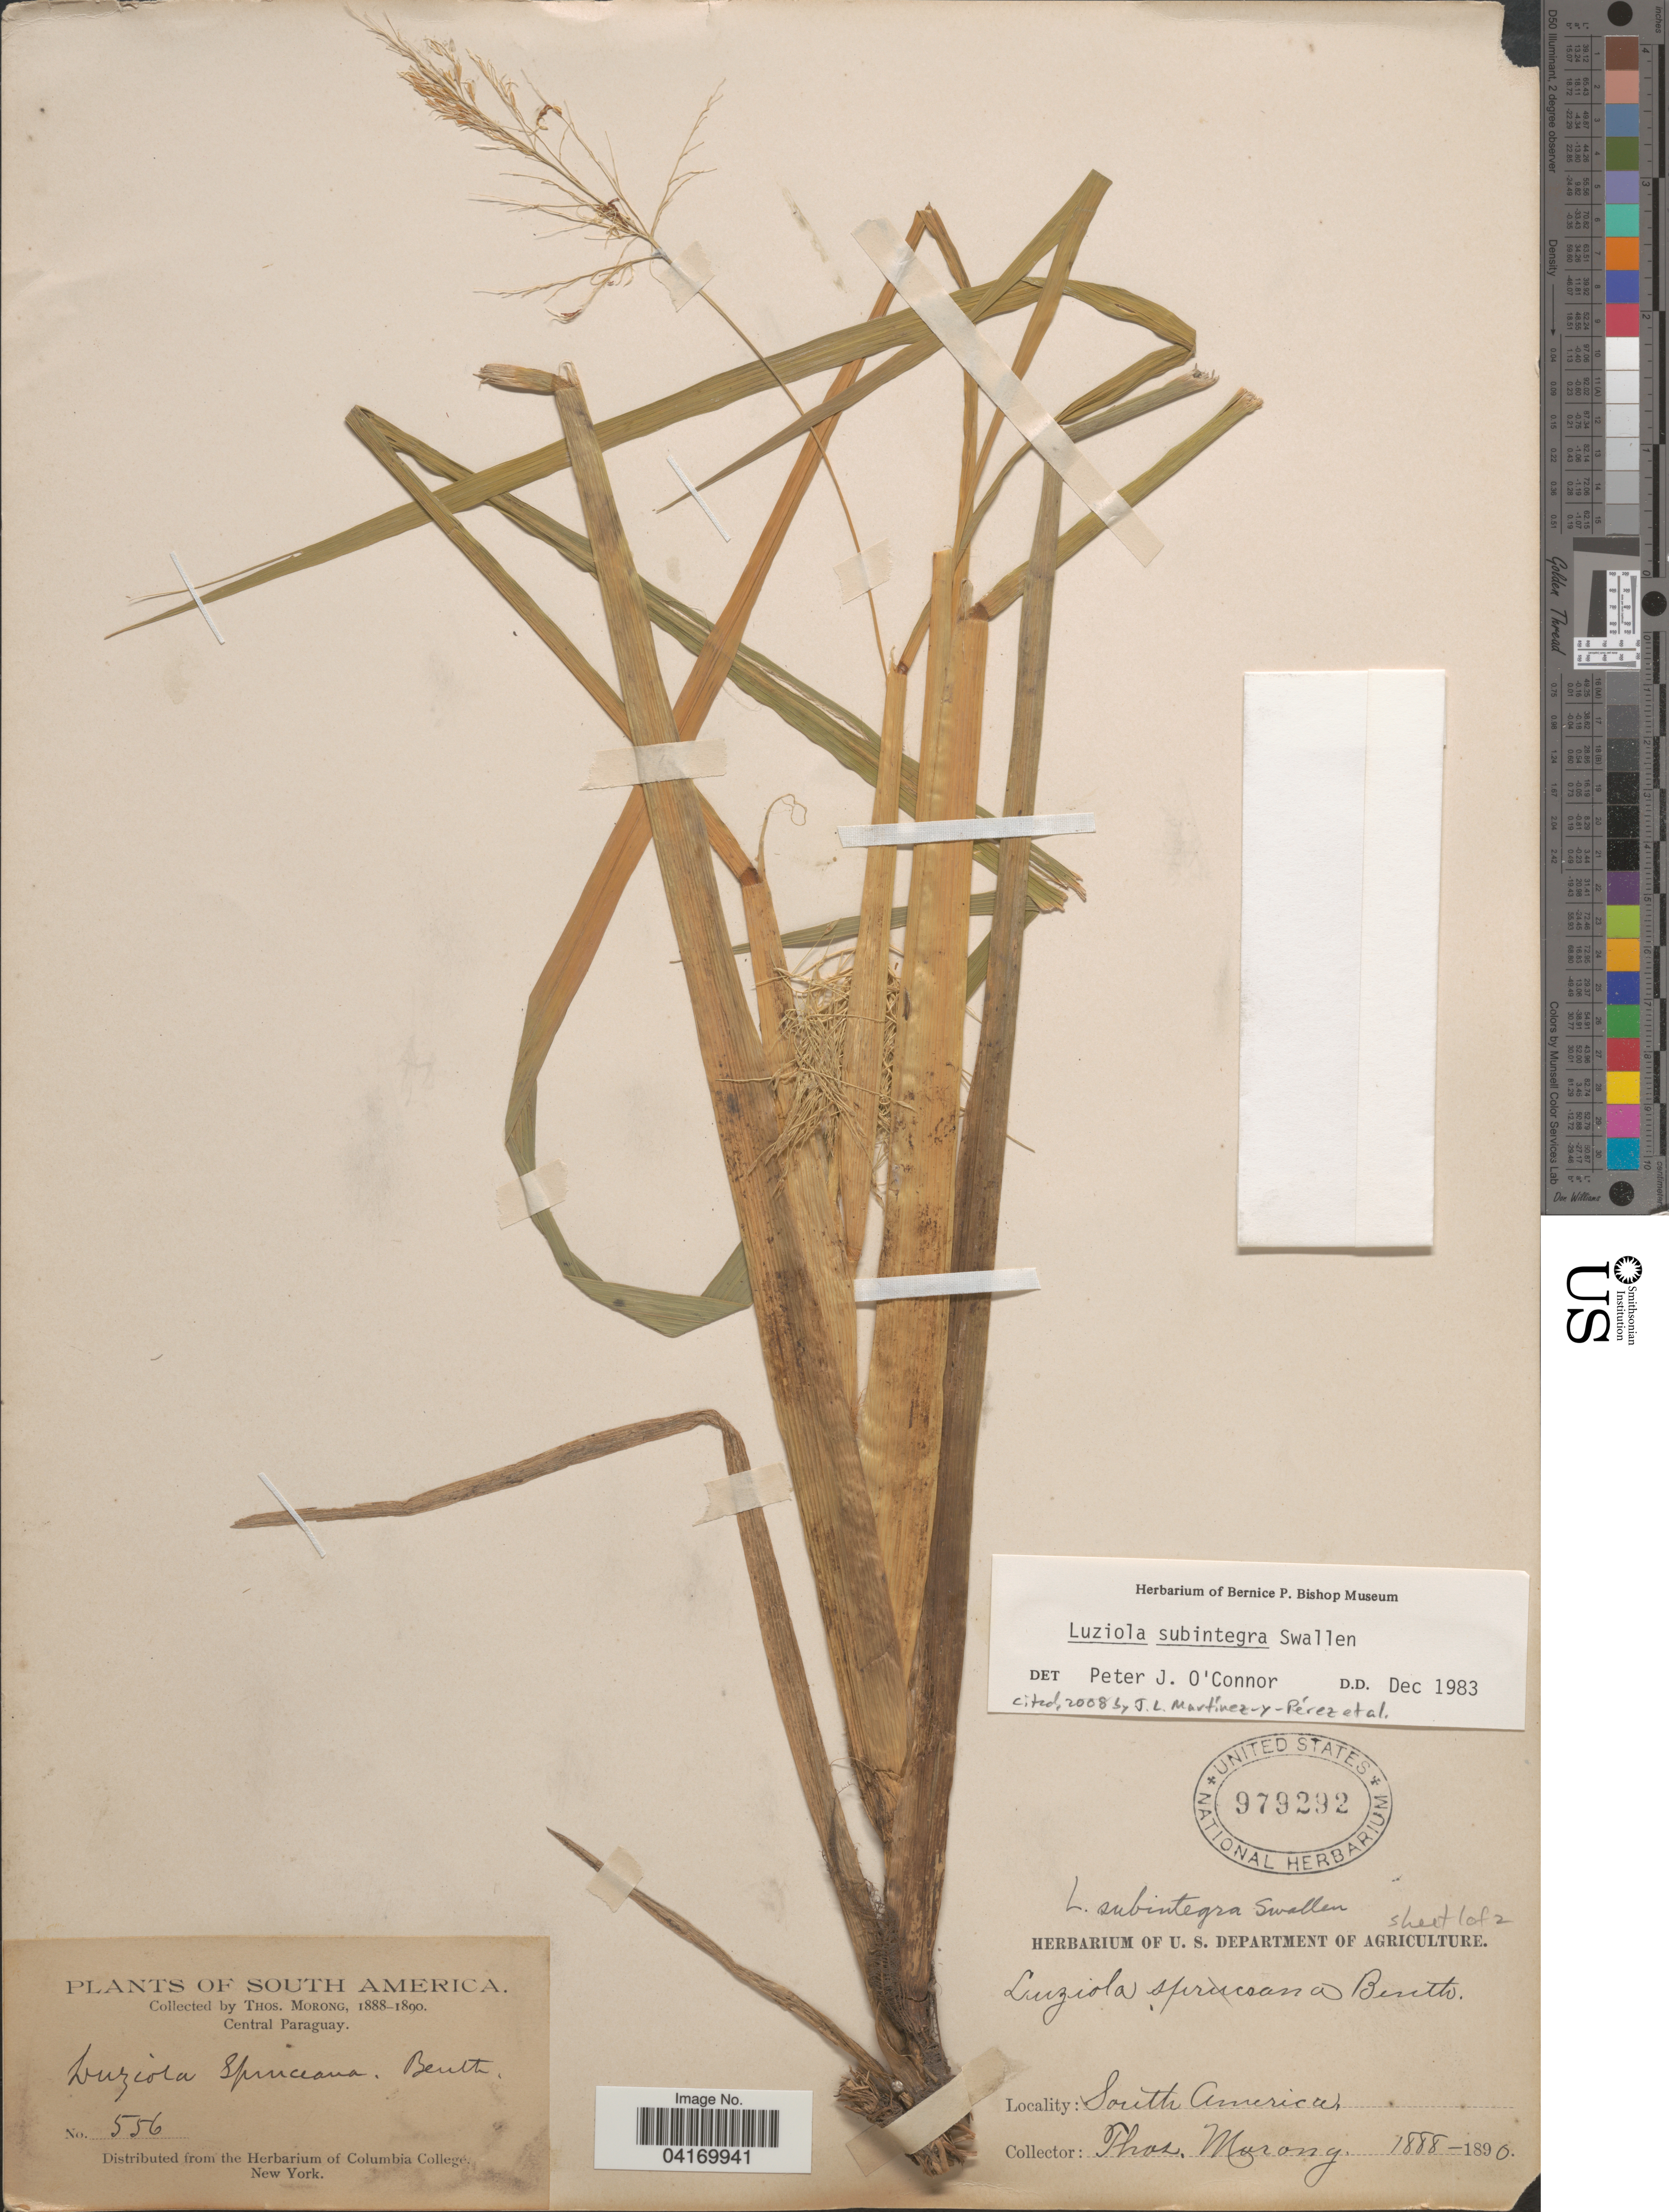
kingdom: Plantae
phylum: Tracheophyta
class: Liliopsida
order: Poales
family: Poaceae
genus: Luziola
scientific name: Luziola subintegra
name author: Swallen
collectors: ex herb. T. Morong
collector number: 556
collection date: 1888/1890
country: Paraguay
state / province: Central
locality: Central Paraguay.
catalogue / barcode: US 979292